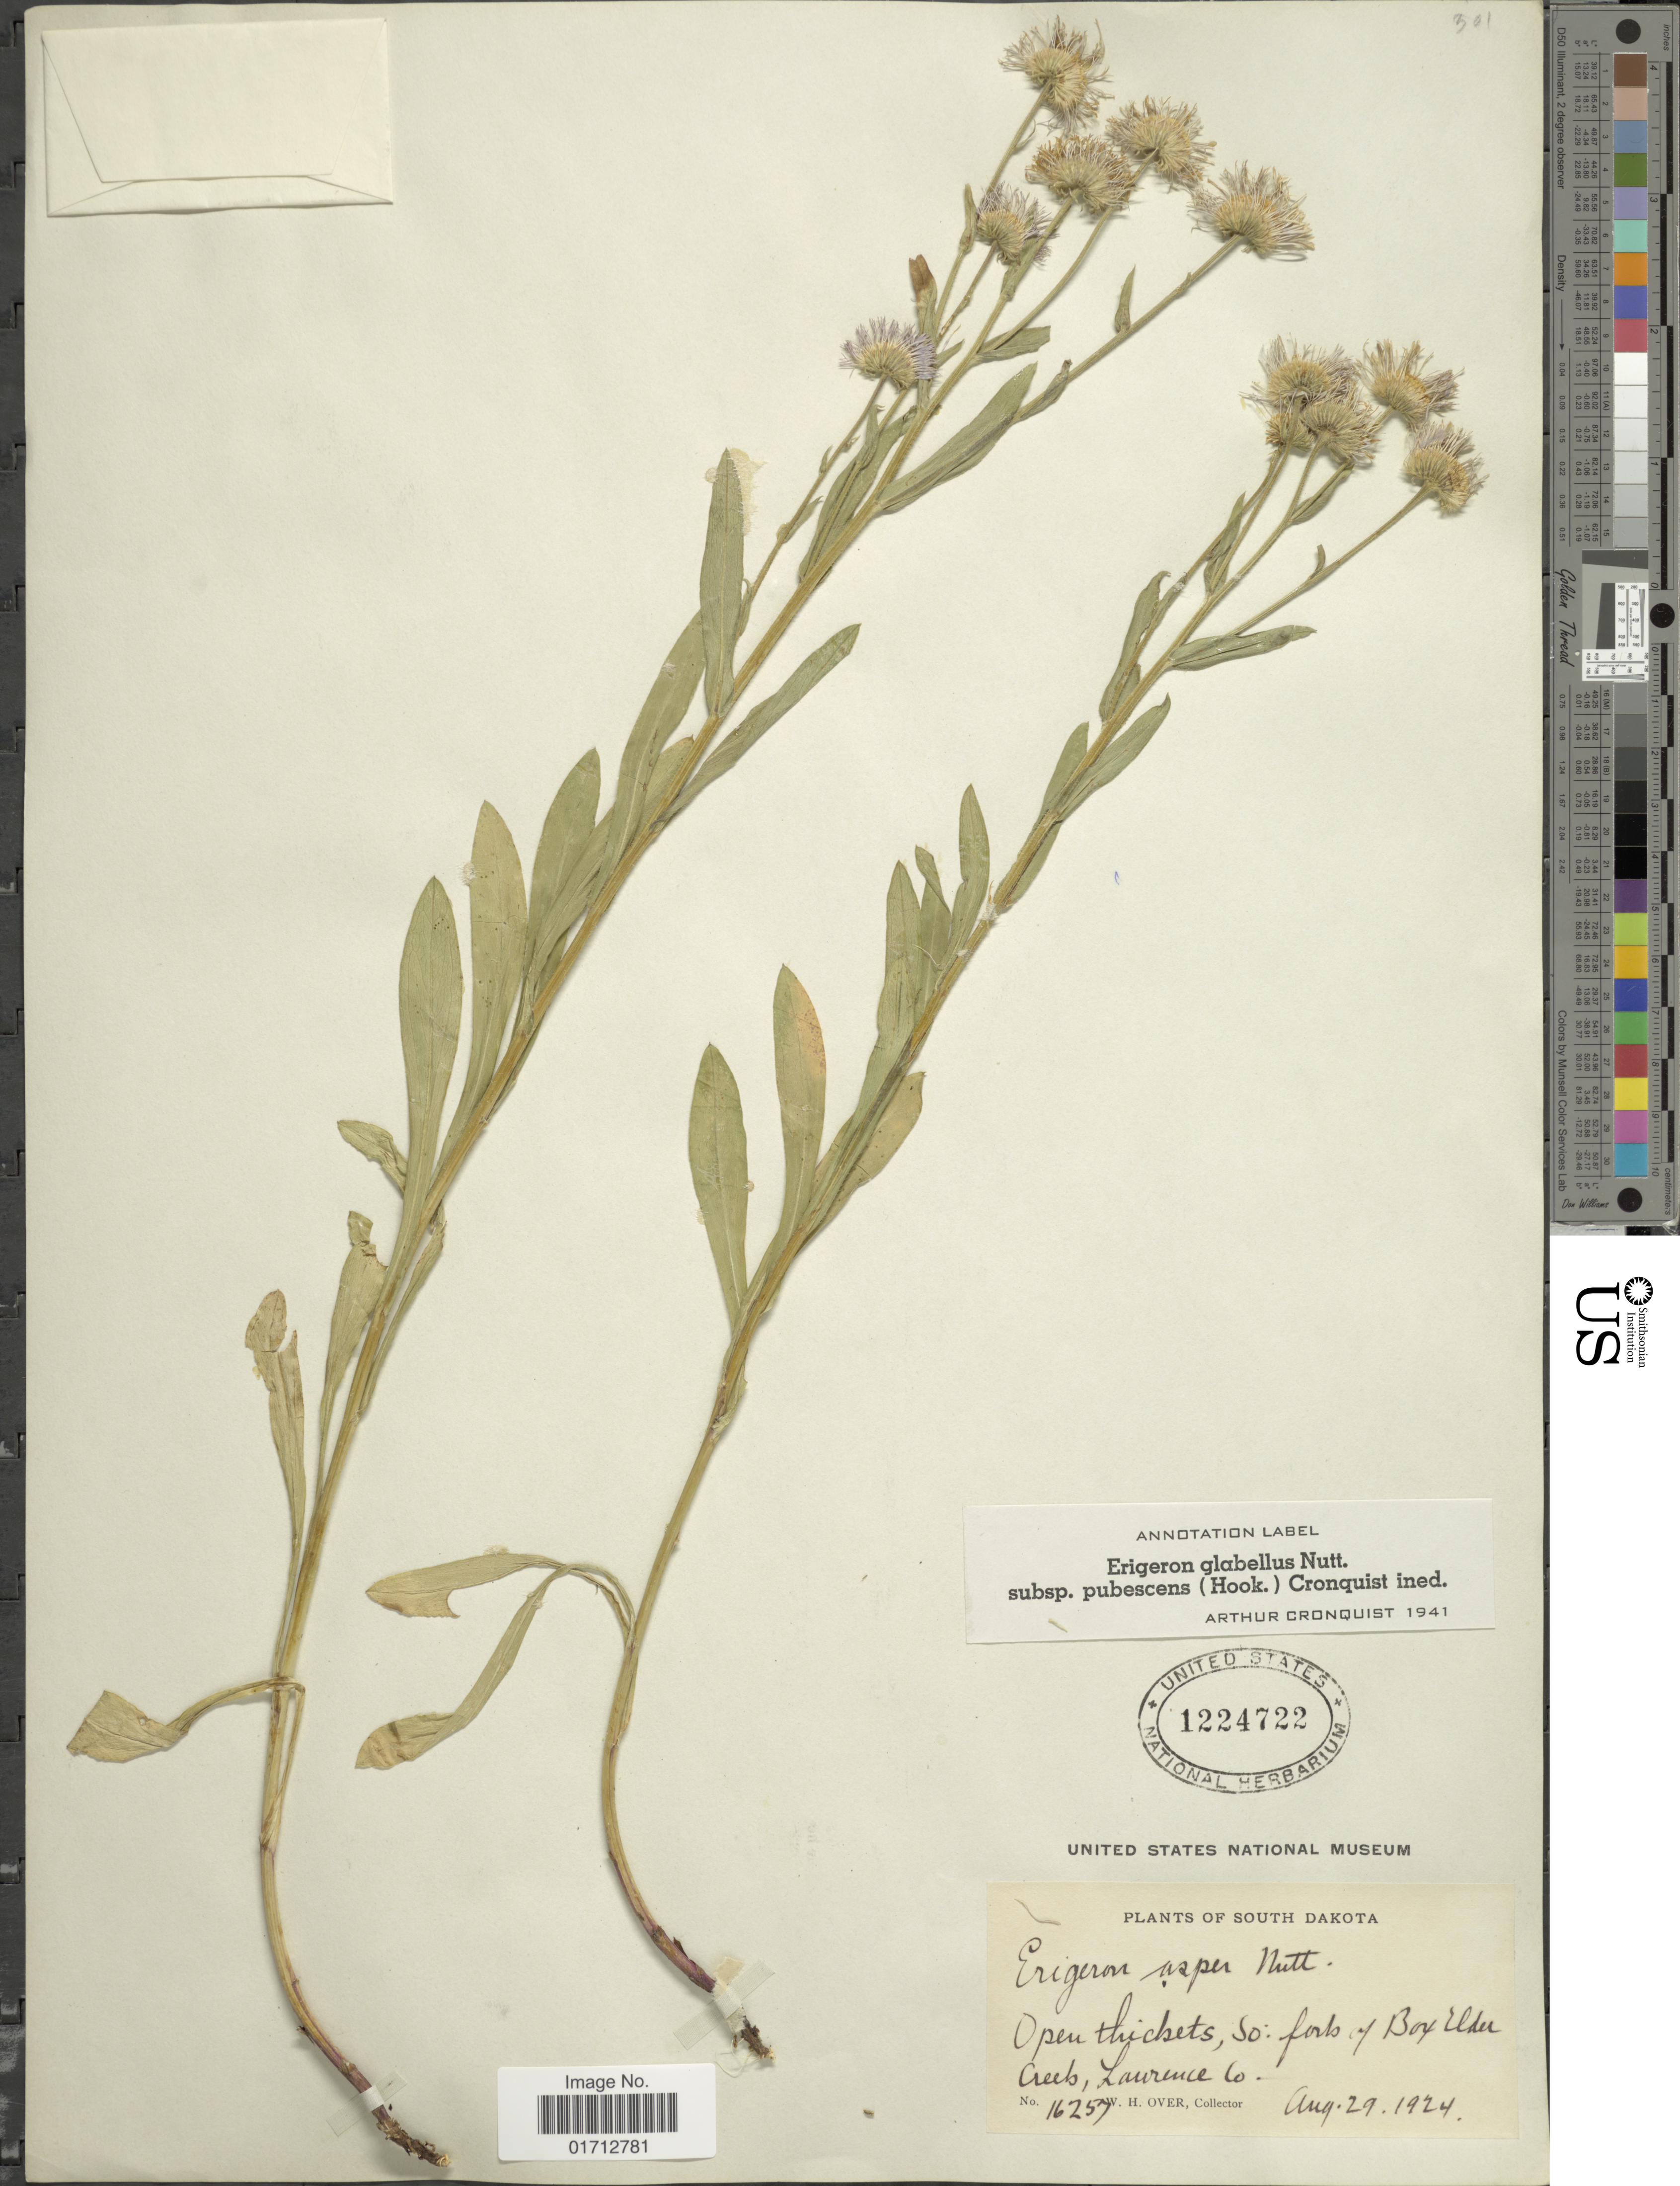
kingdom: Plantae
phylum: Tracheophyta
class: Magnoliopsida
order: Asterales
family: Asteraceae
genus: Erigeron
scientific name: Erigeron glabellus subsp. pubescens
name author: (Hook.) Cronq.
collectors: W. Over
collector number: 16257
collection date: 1924-08-29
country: United States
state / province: South Dakota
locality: So: forts of Box Elder Creek, Laurence Co.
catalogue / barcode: US 1224722